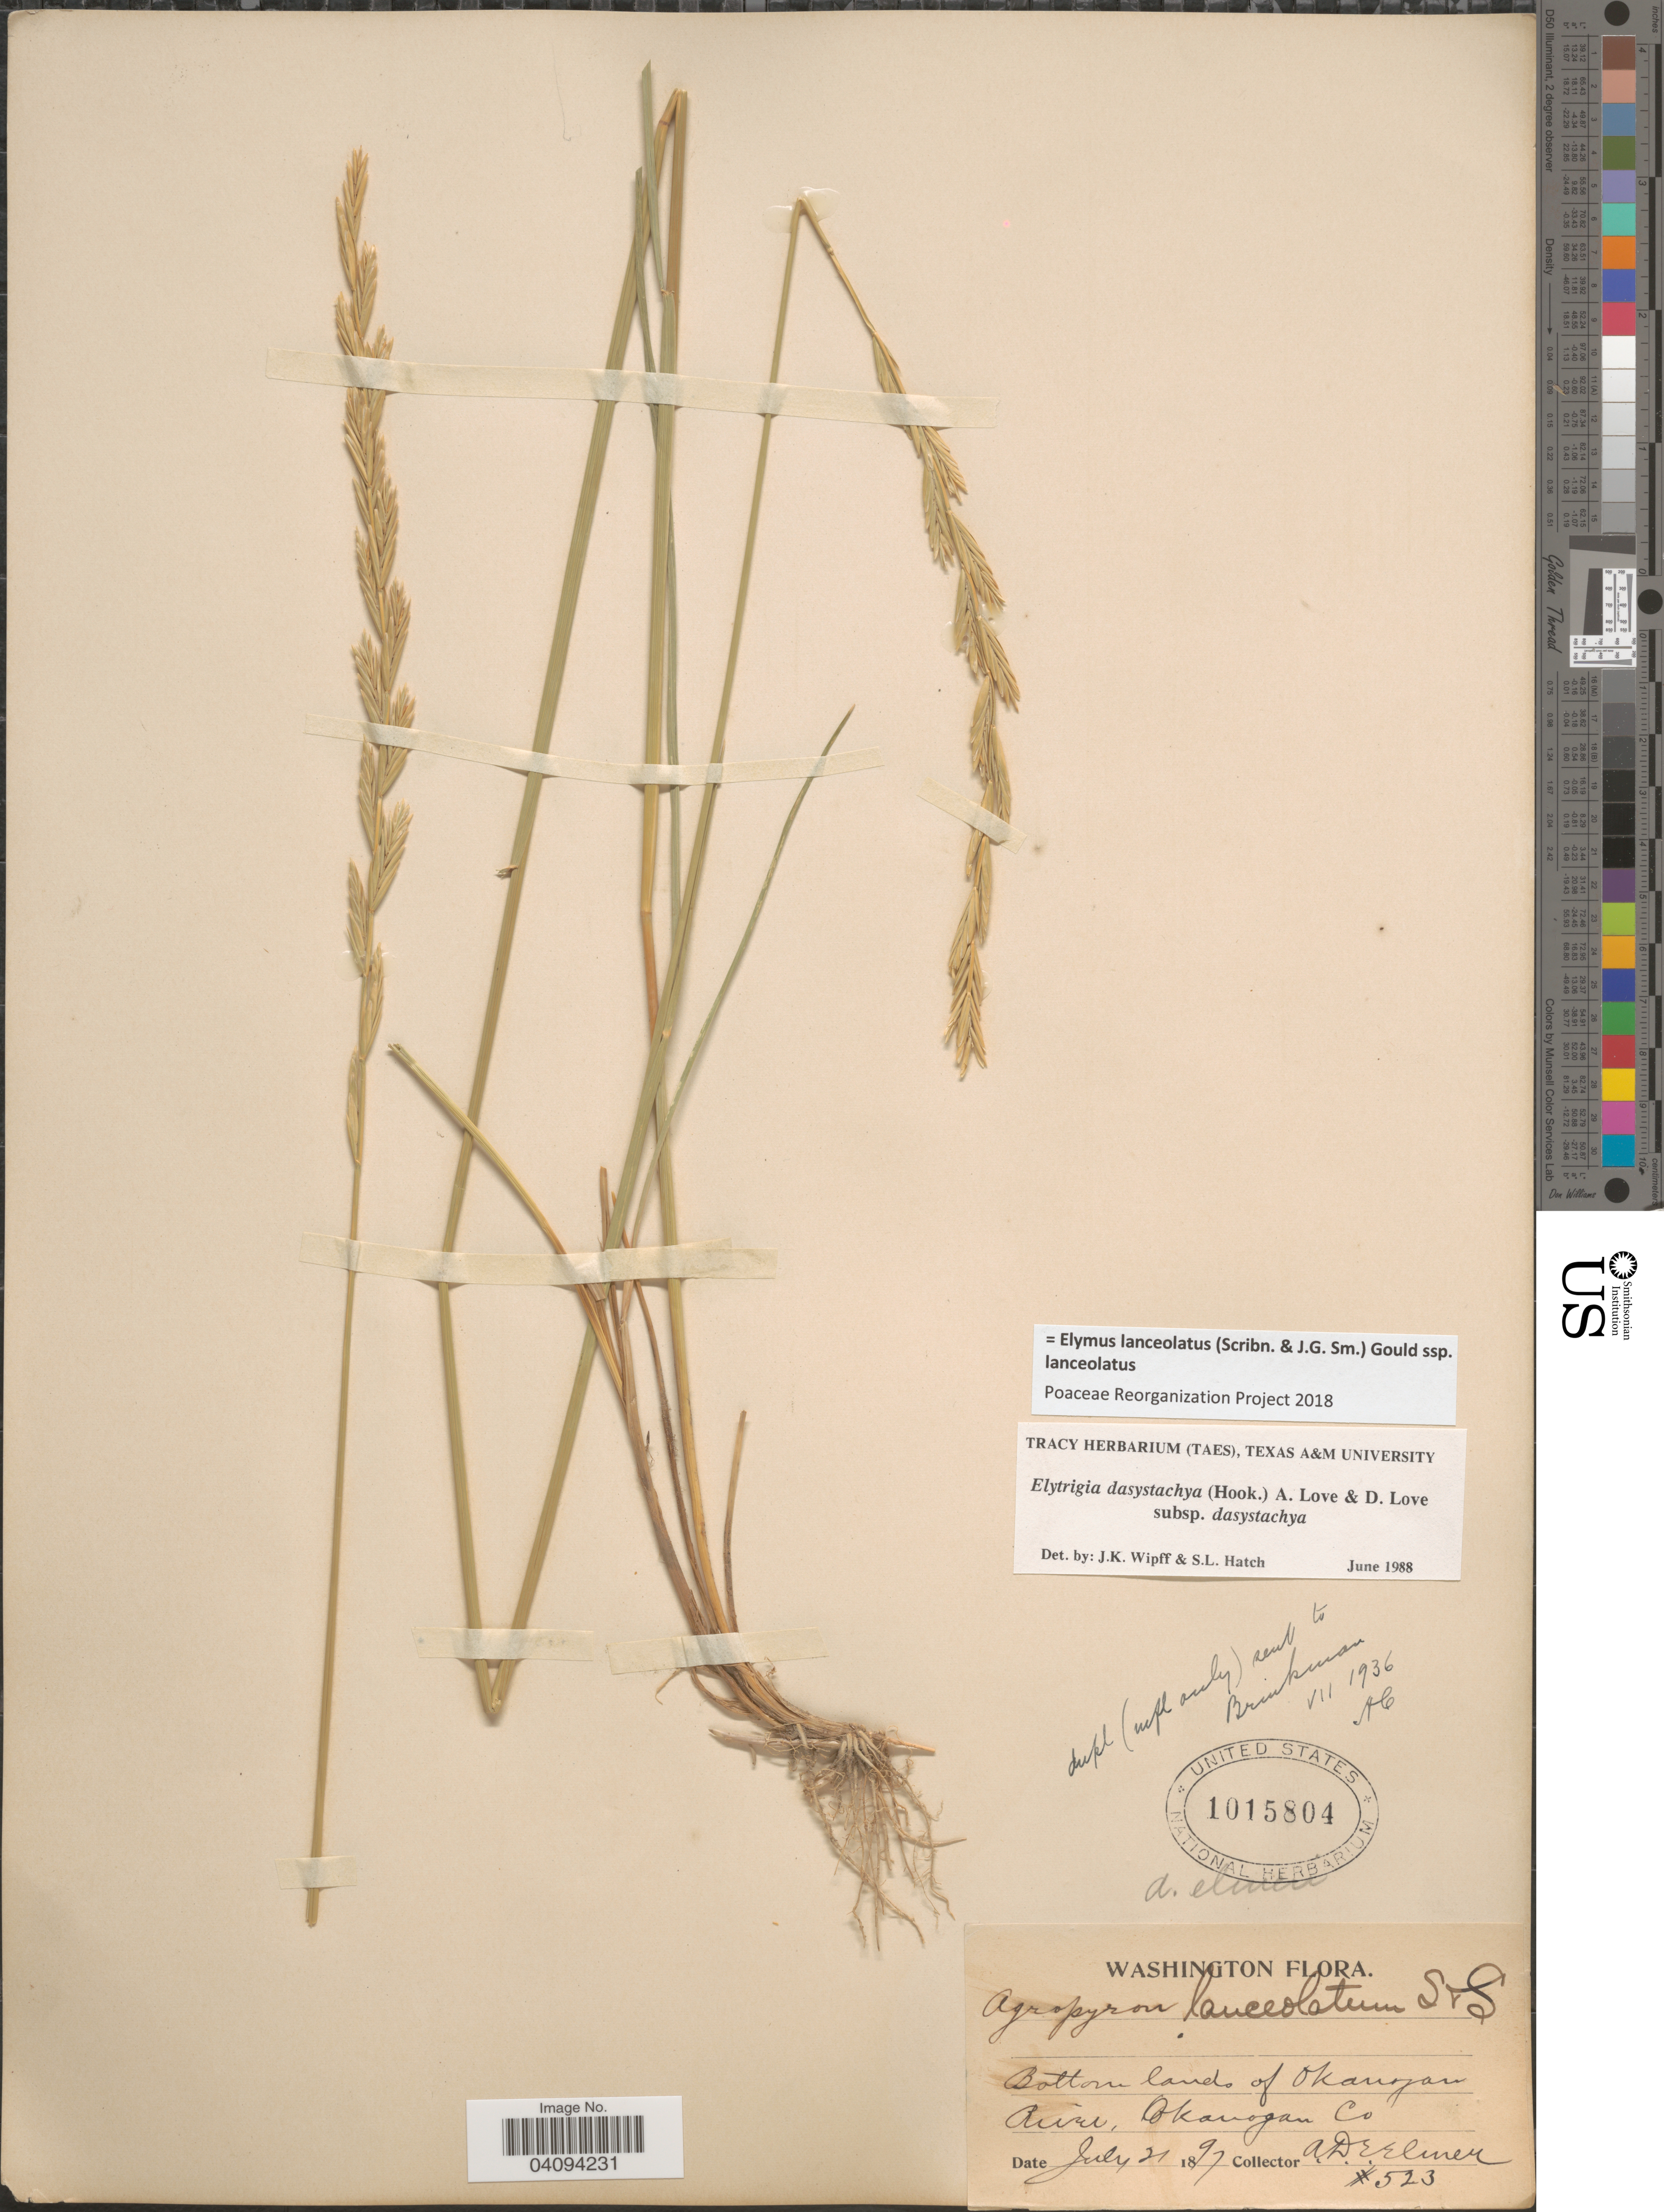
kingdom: Plantae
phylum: Tracheophyta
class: Liliopsida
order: Poales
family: Poaceae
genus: Elymus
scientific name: Elymus lanceolatus subsp. lanceolatus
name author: (Scribn. & J.G. Sm.) Gould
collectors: A. D. E. Elmer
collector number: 523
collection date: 1897-07-21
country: United States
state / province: Washington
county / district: Okanogan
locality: Bottom lands of Okanogan River, Okanogan Co.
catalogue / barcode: US 1015804